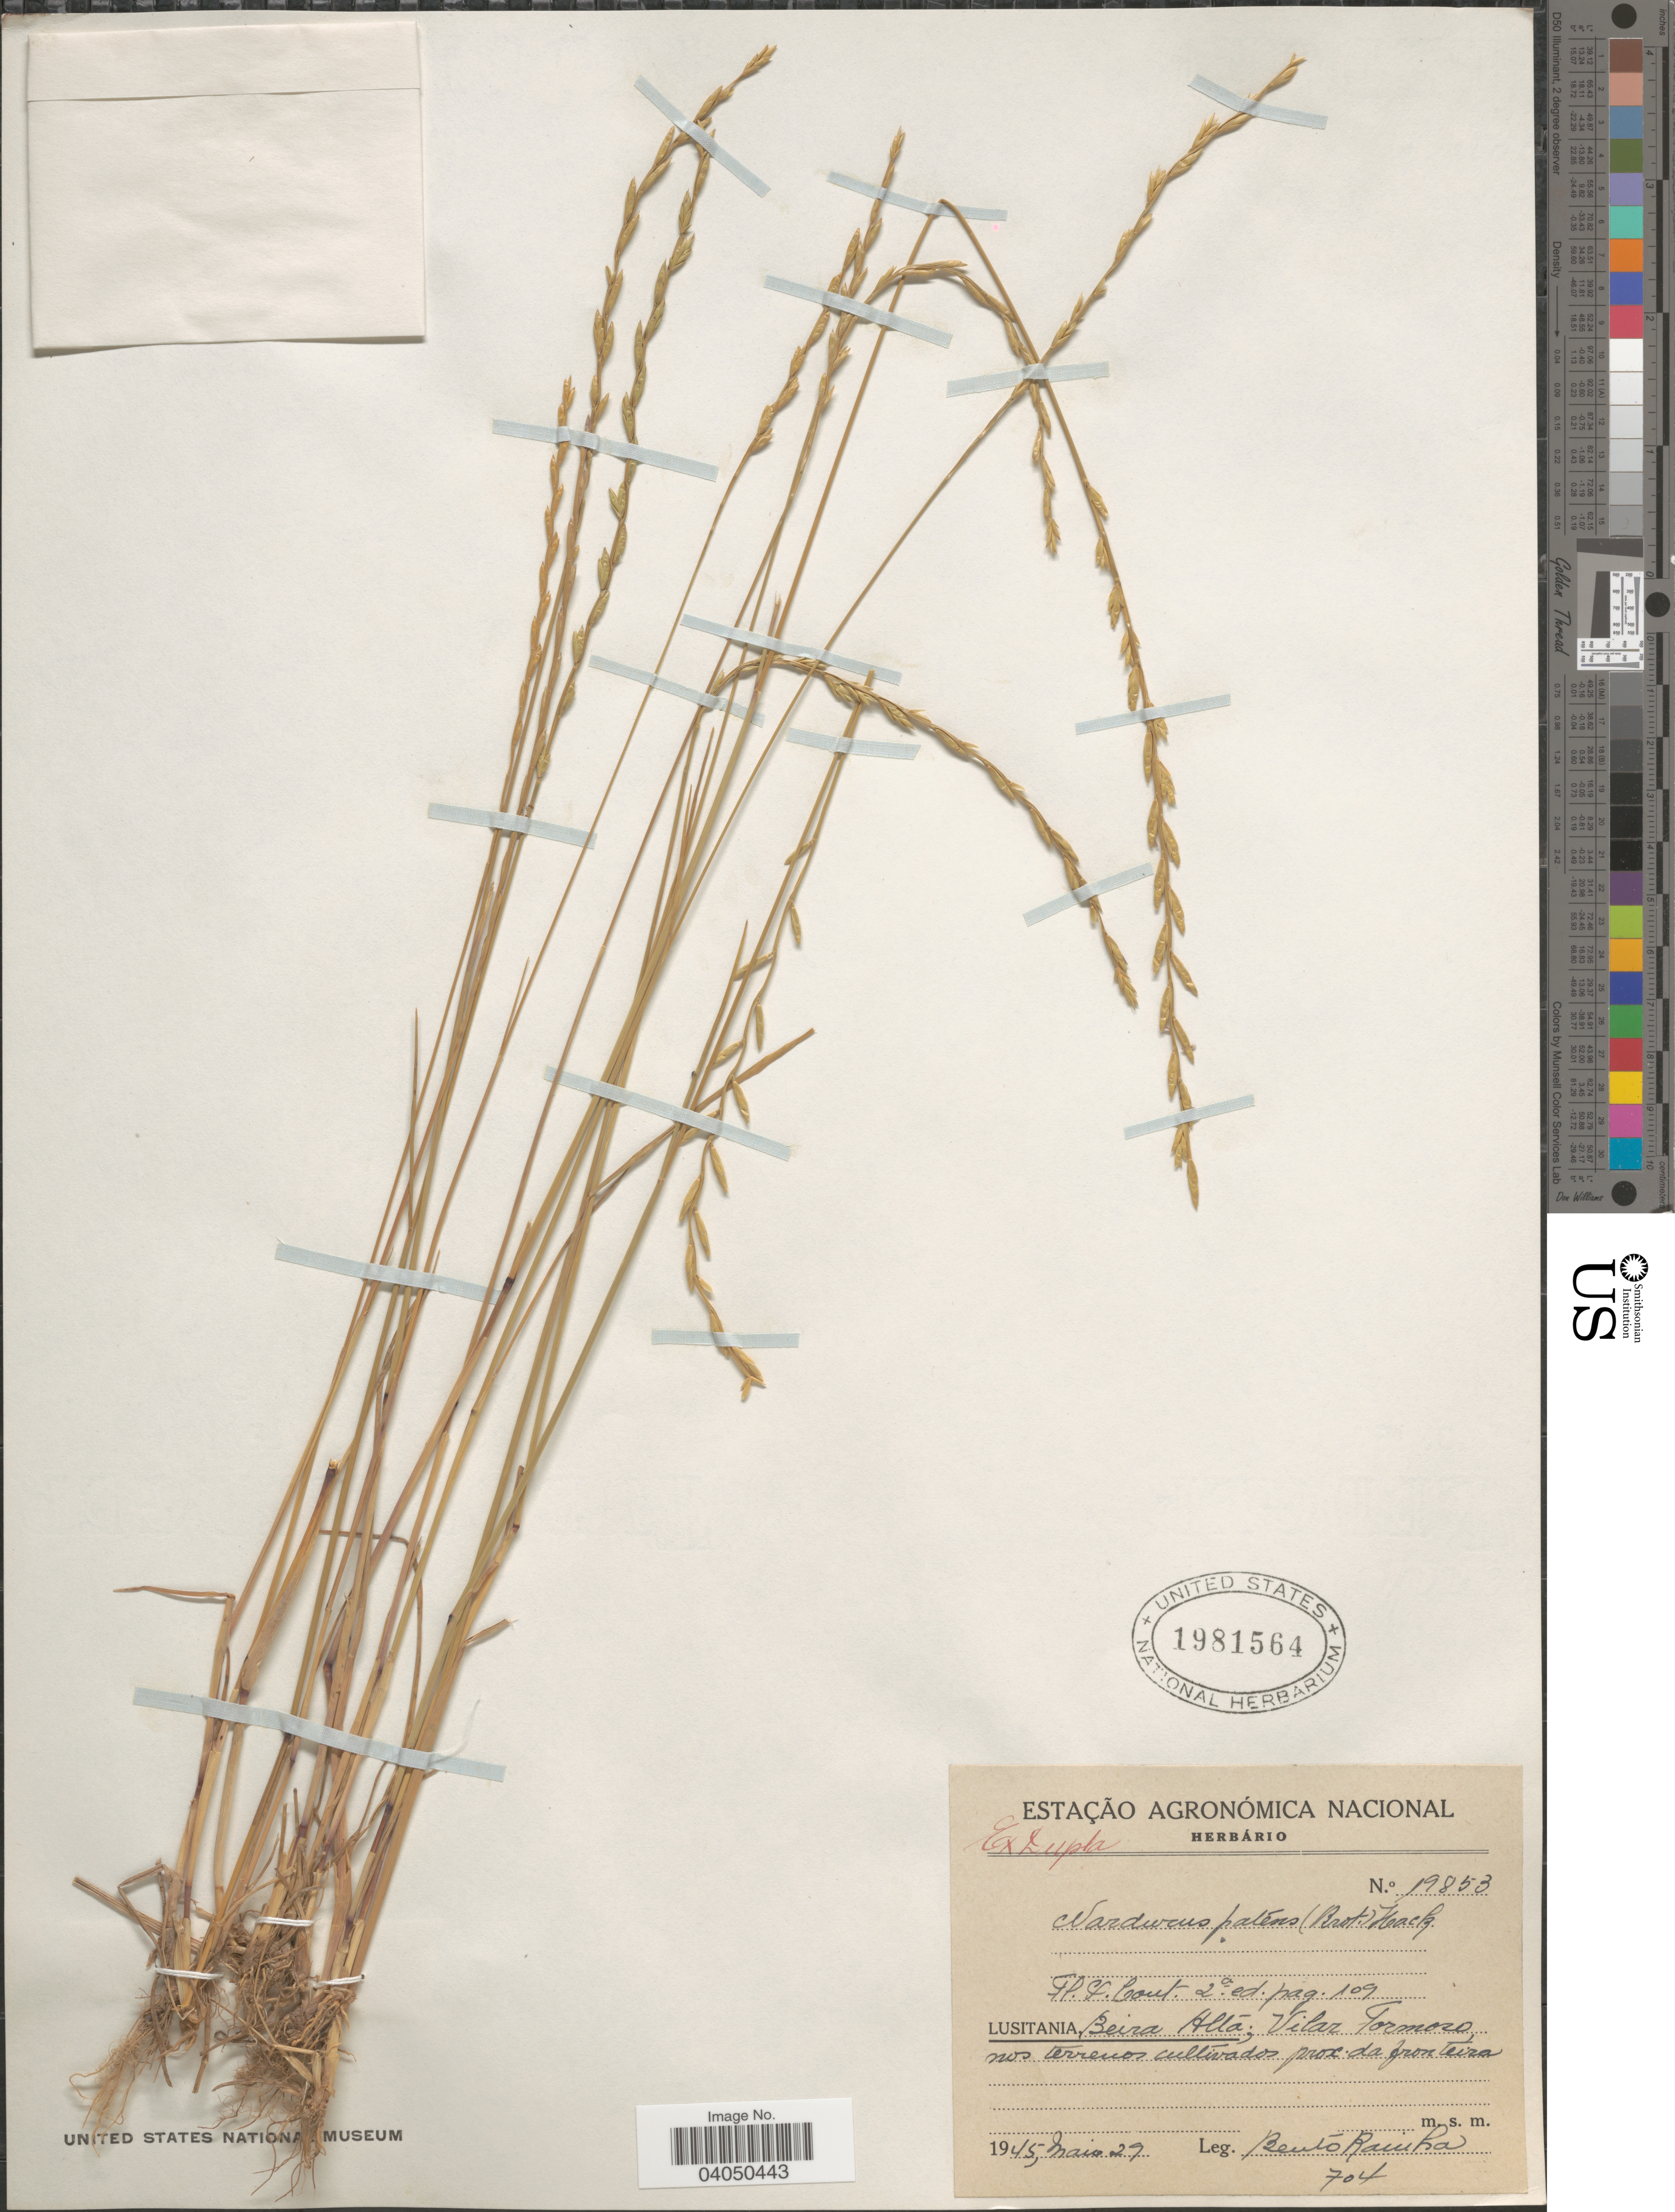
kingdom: Plantae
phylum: Tracheophyta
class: Liliopsida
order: Poales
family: Poaceae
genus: Festuca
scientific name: Festuca sp.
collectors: B. Rainha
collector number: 704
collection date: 1945-05-29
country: Portugal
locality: Lusitania. Beira Alta; Vilar Formoso, nos terrenos cultivados prox. da fronteira.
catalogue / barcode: US 1981564